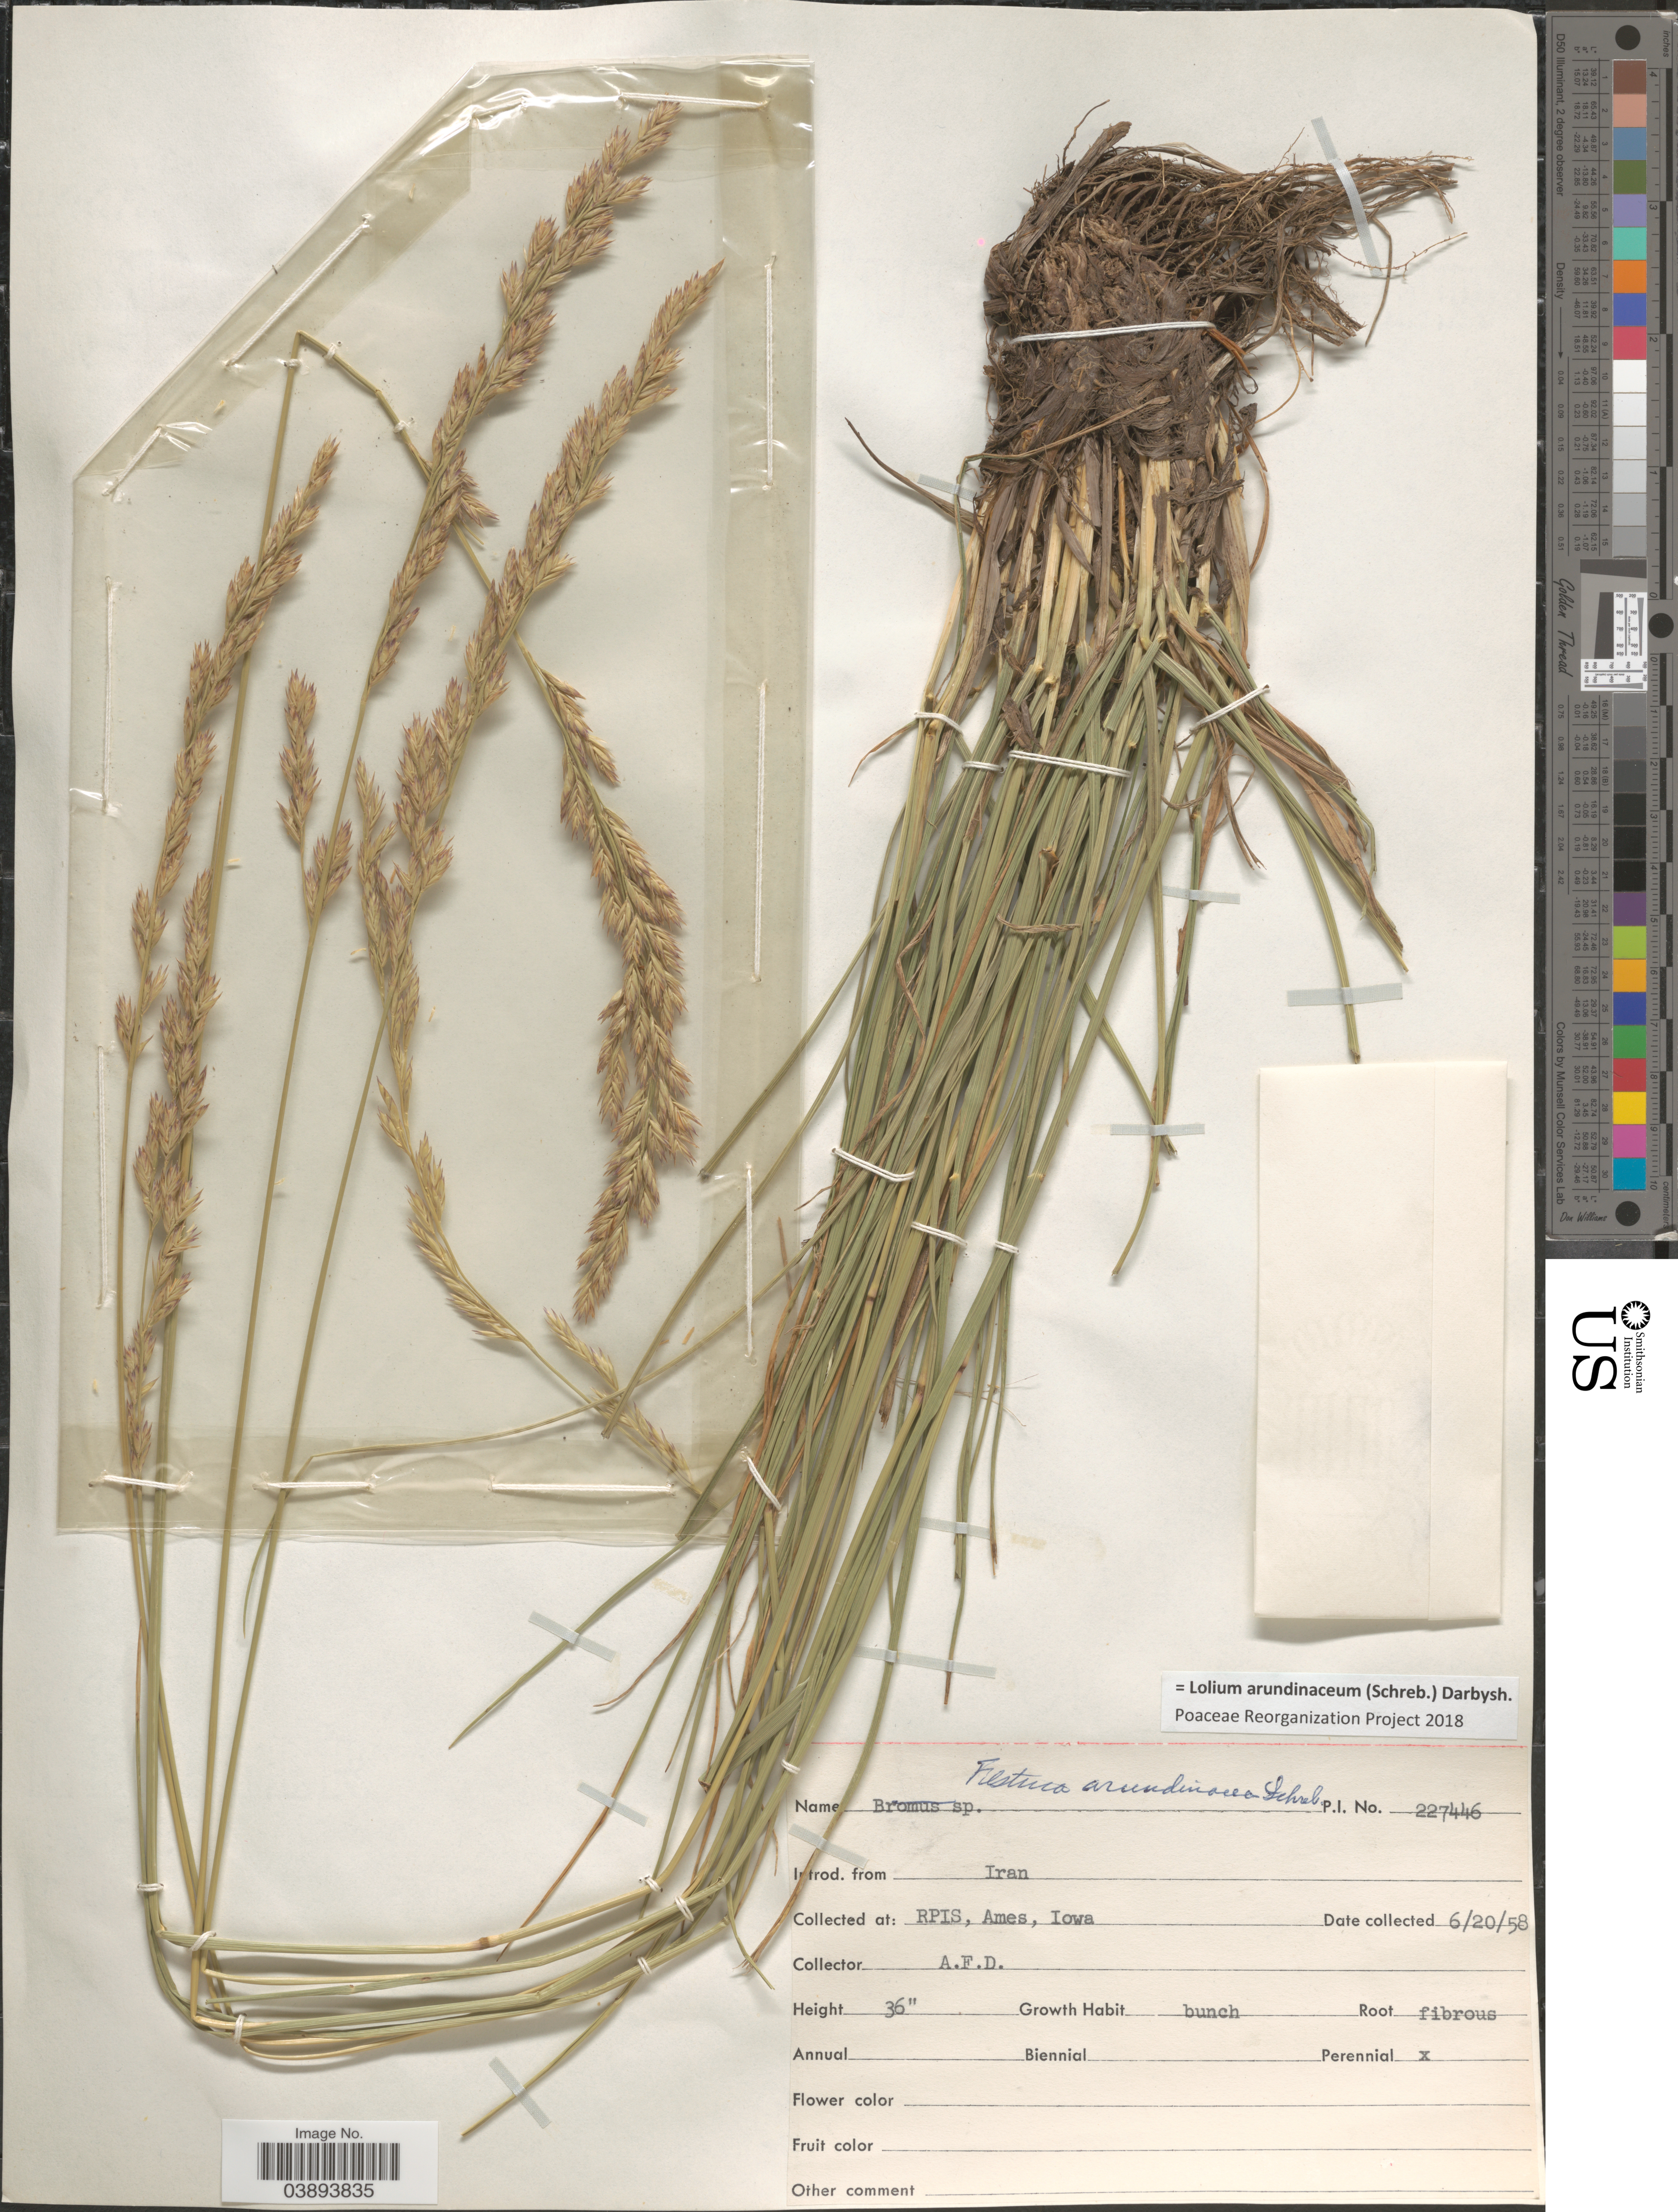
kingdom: Plantae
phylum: Tracheophyta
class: Liliopsida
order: Poales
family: Poaceae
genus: Lolium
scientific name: Lolium arundinaceum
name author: (Schreb.) Darbysh.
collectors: A. D.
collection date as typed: Transcribed d/m/y: 20/6/58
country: United States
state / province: Iowa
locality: RPIS, Ames.